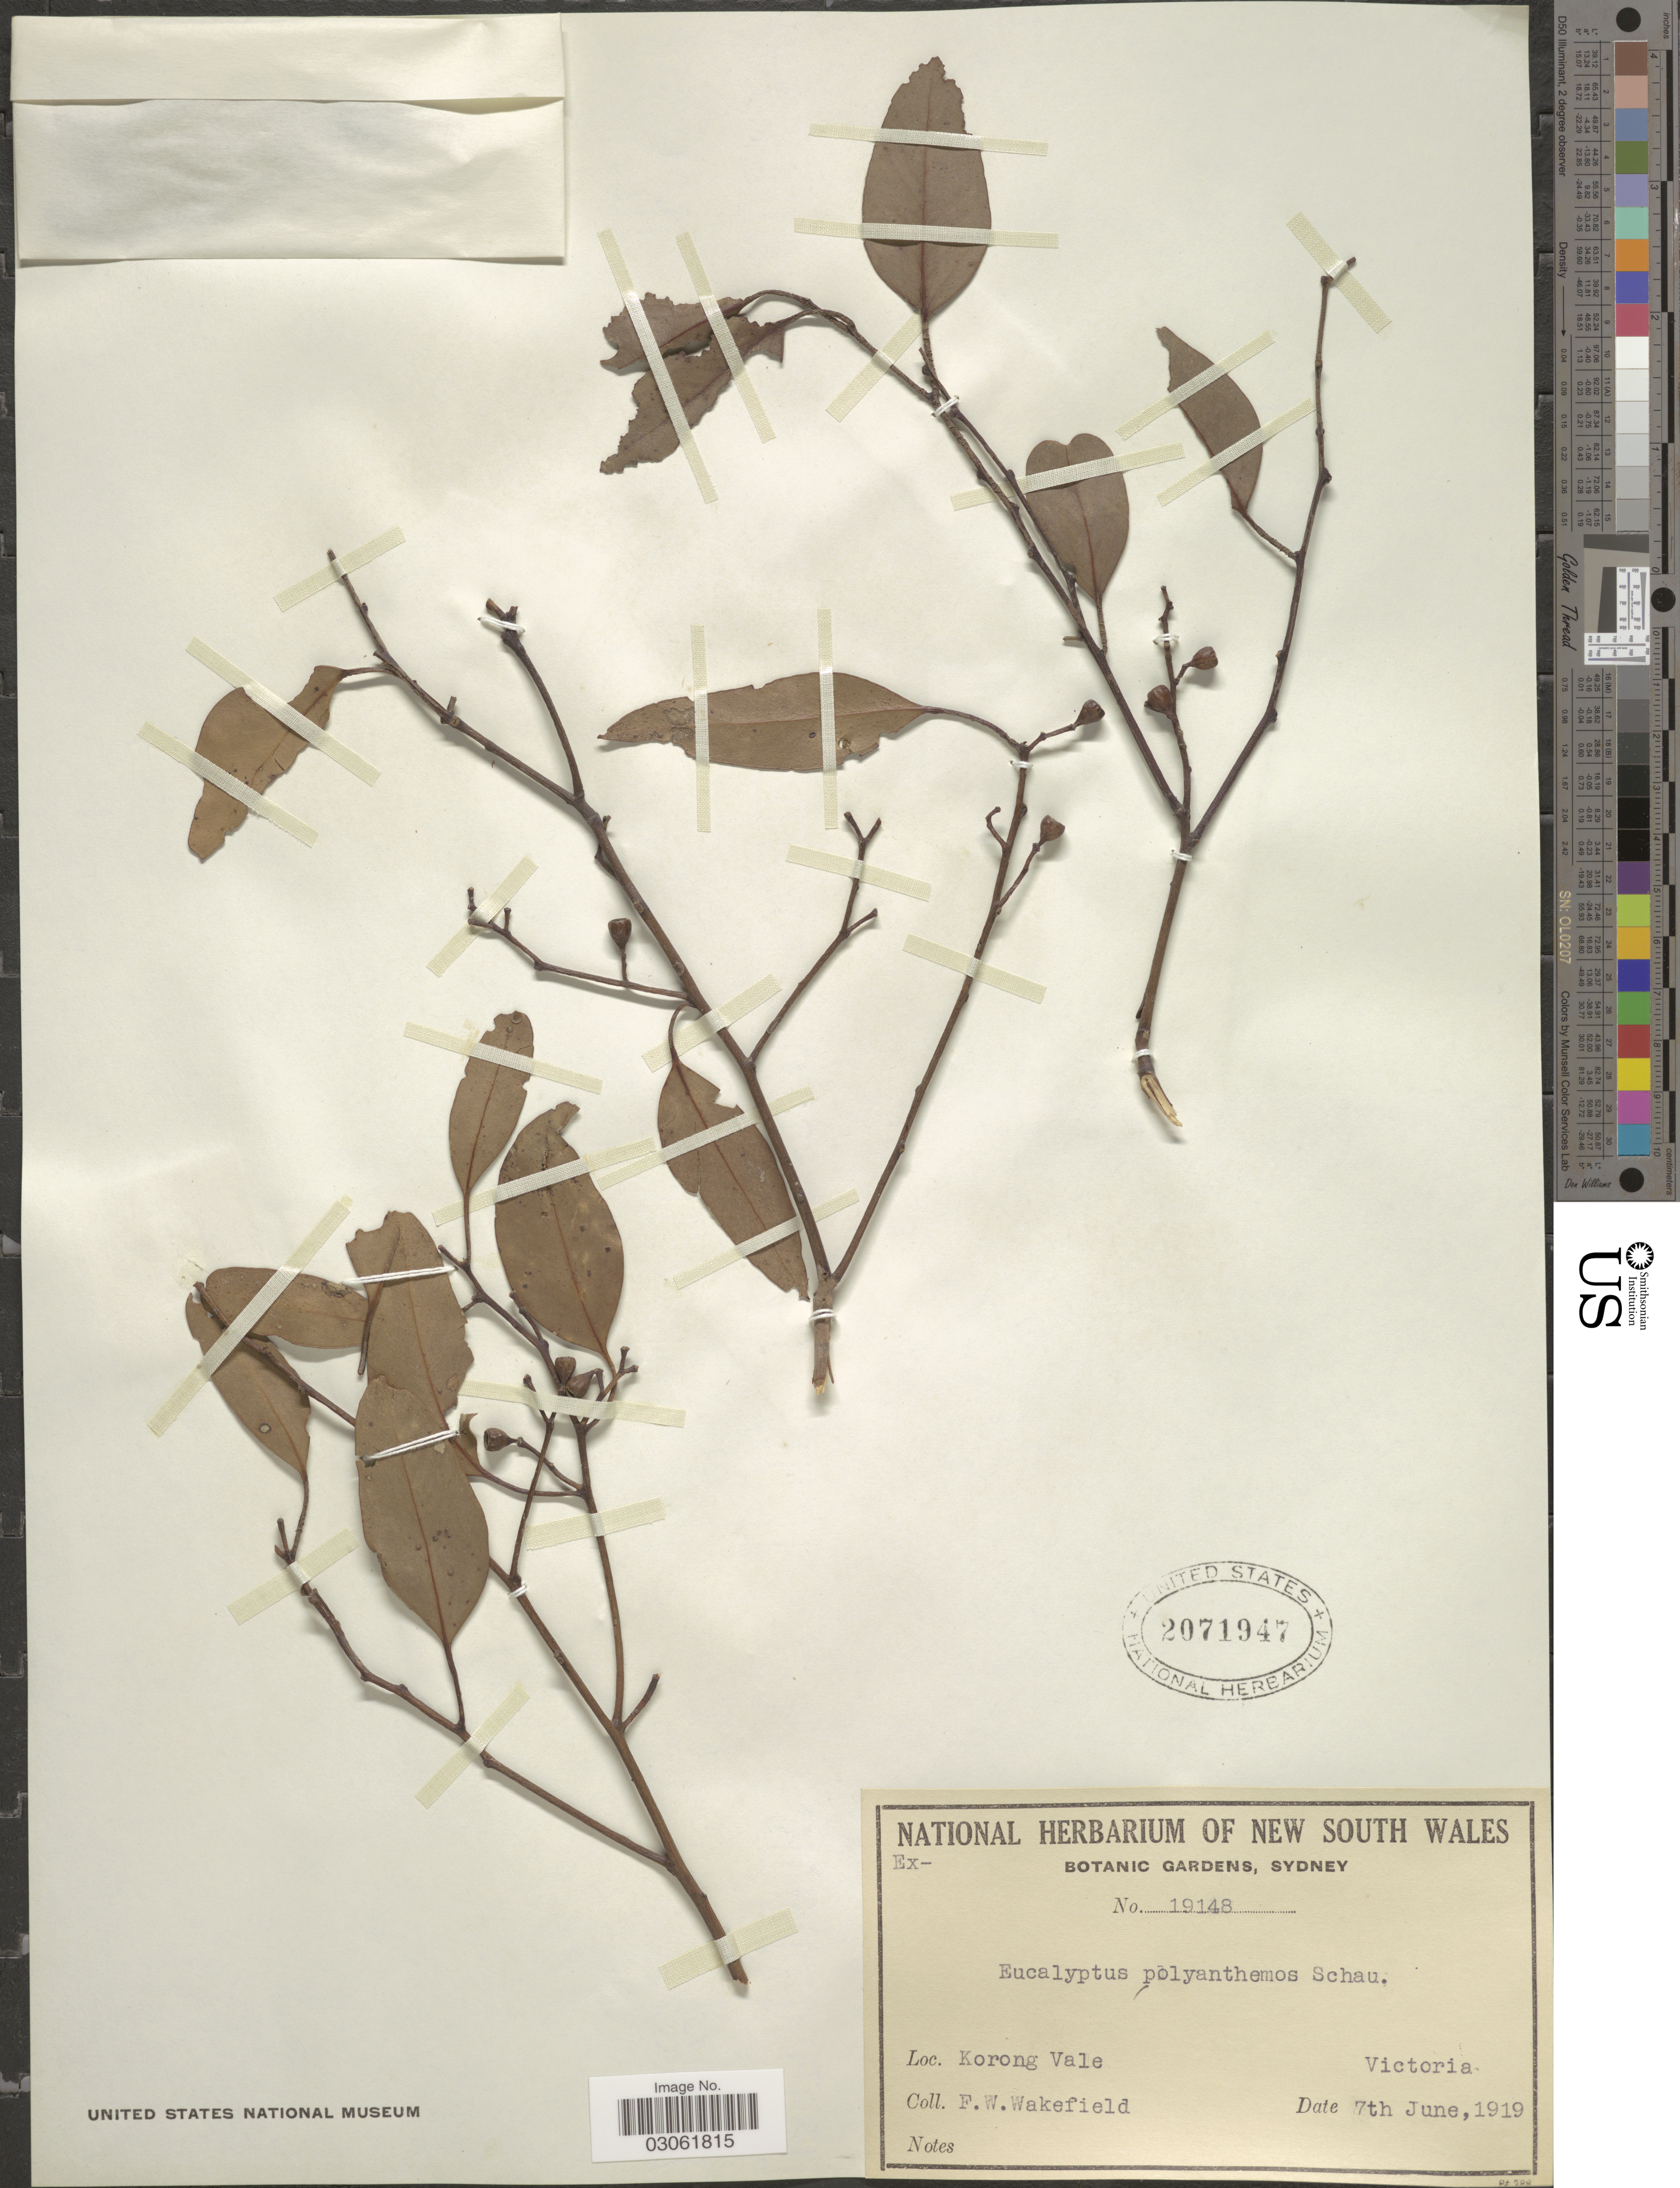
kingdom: Plantae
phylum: Tracheophyta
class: Magnoliopsida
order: Myrtales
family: Myrtaceae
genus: Eucalyptus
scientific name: Eucalyptus polyanthemos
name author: Schauer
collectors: F. Wakefield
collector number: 19148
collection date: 1919-06-07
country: Australia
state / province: New South Wales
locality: Korong Vale Victoria.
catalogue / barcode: US 2071947